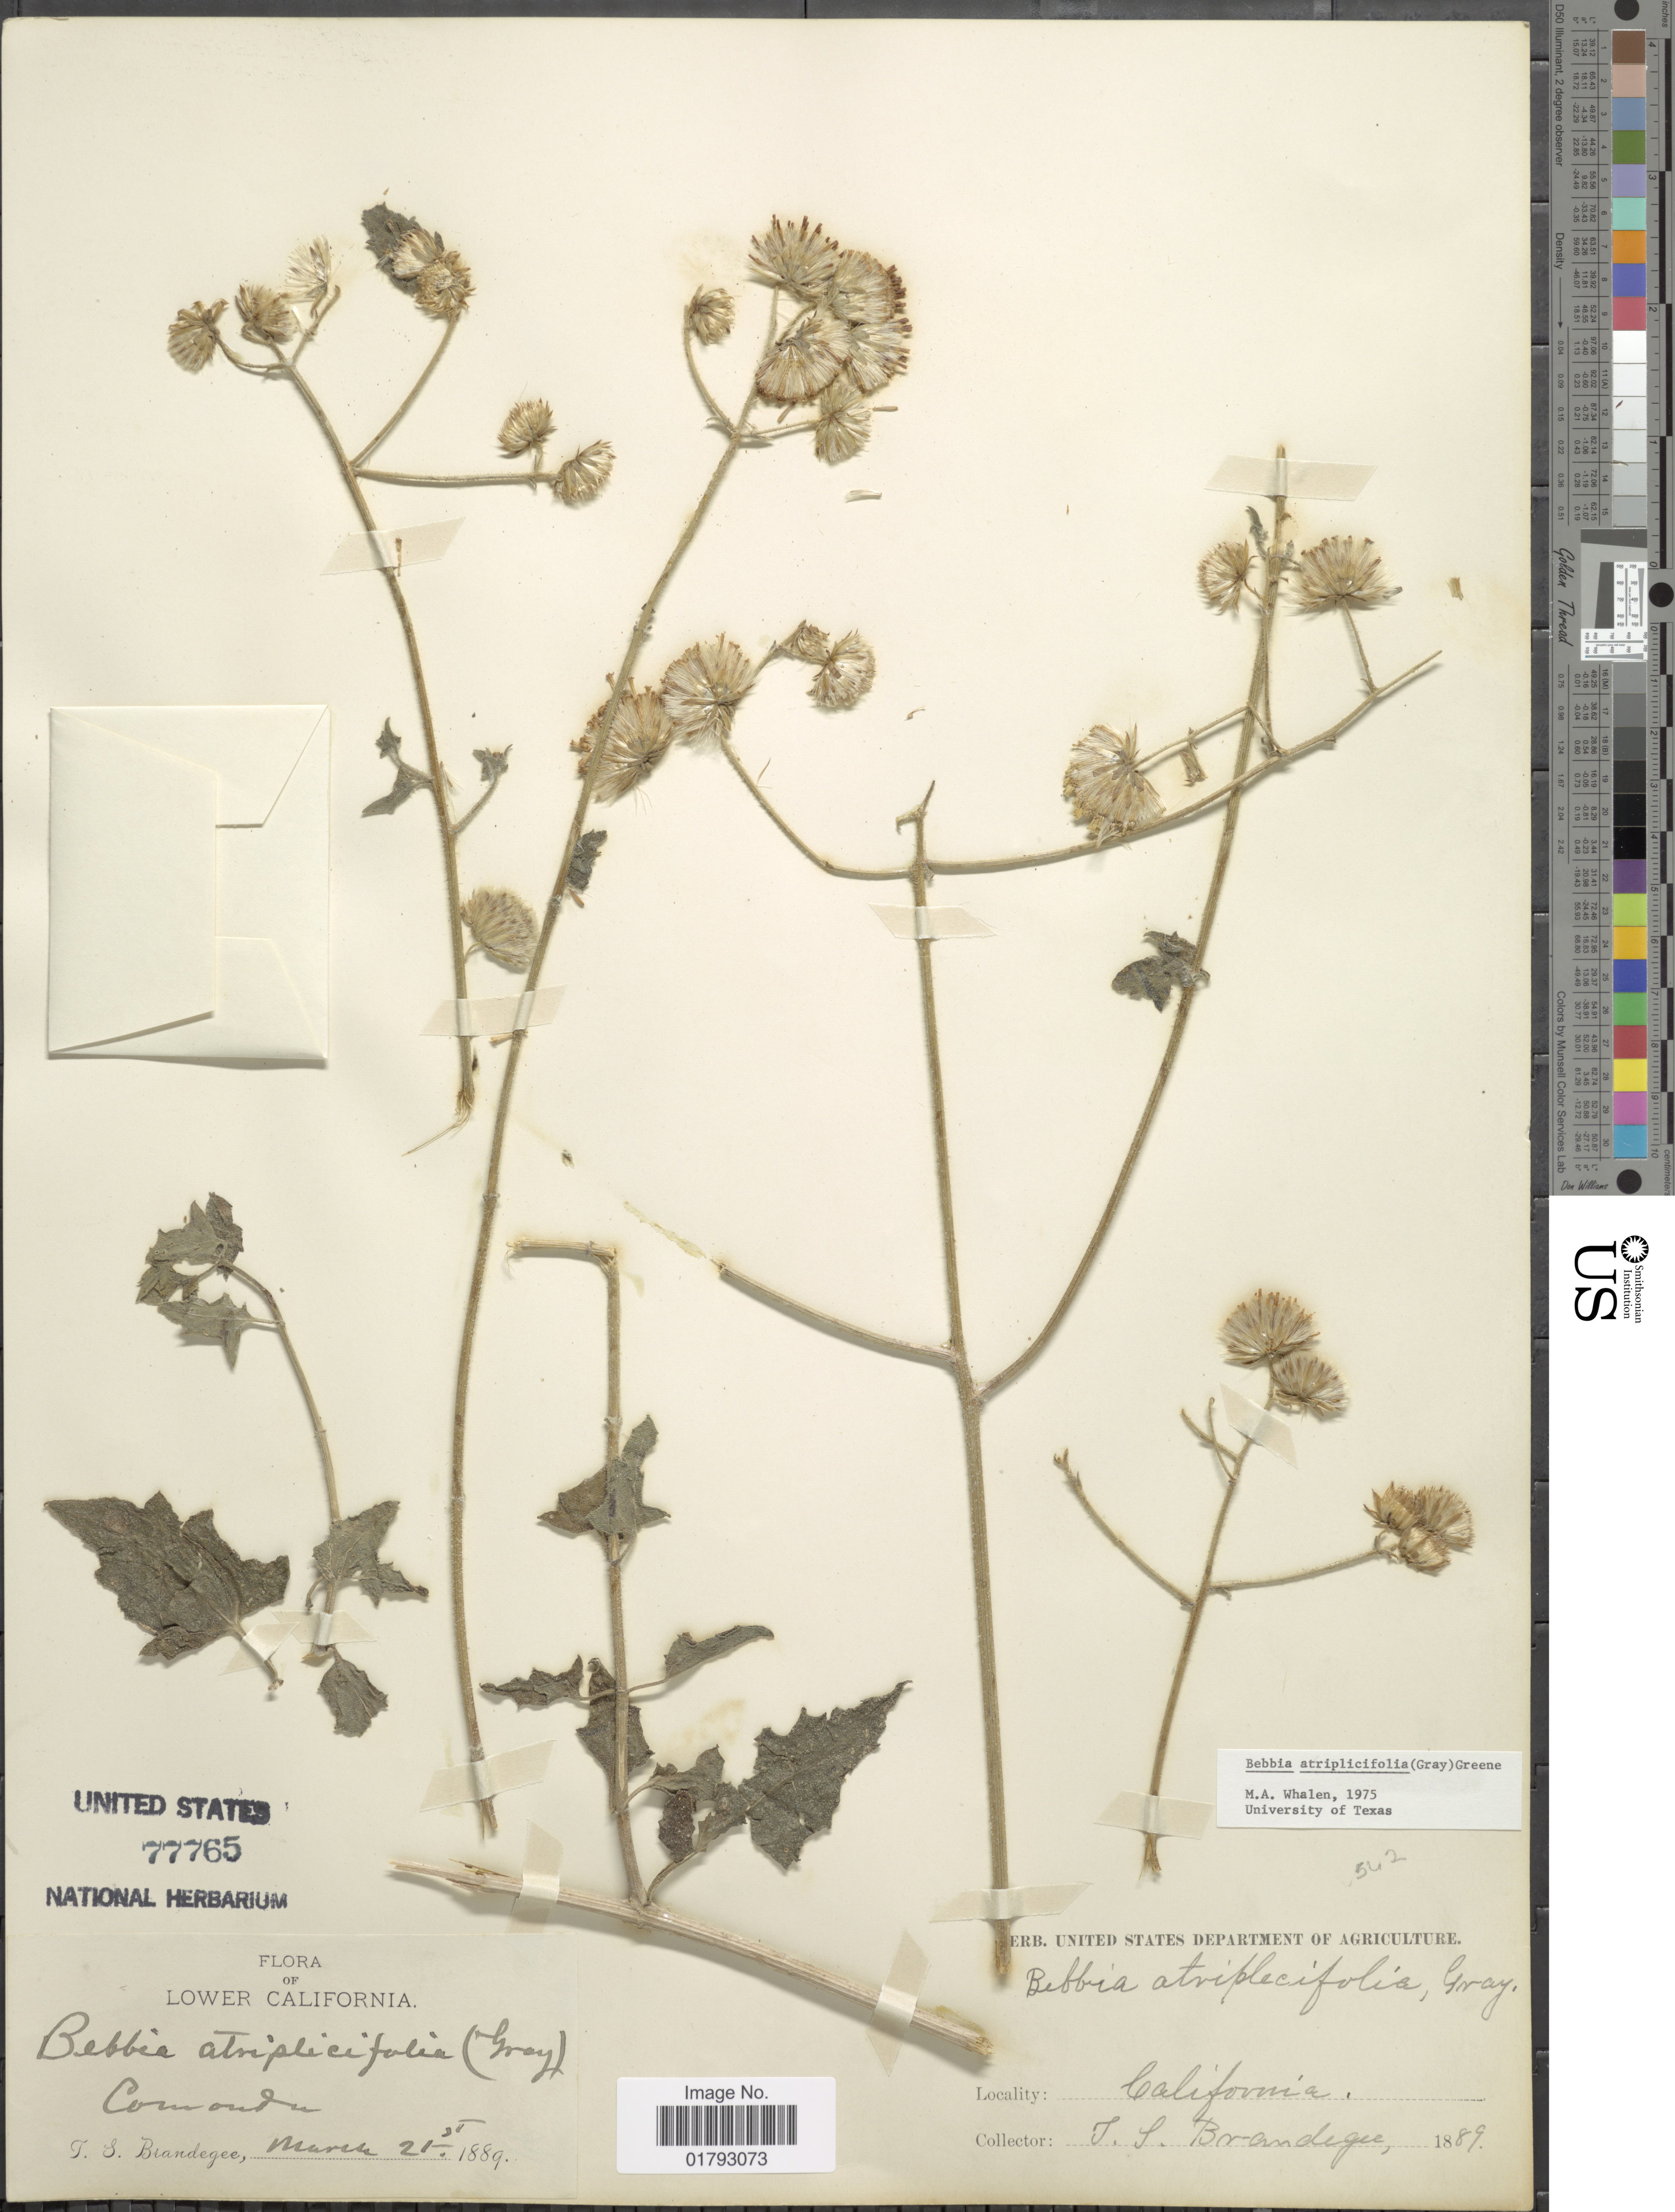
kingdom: Plantae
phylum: Tracheophyta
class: Magnoliopsida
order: Asterales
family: Asteraceae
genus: Bebbia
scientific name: Bebbia atriplicifolia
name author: (A. Gray) Greene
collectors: T. S. Brandegee (herbarium)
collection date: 1889-03-21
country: Mexico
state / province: Baja California Sur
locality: Lower California. Comondu.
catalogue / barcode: US 77765